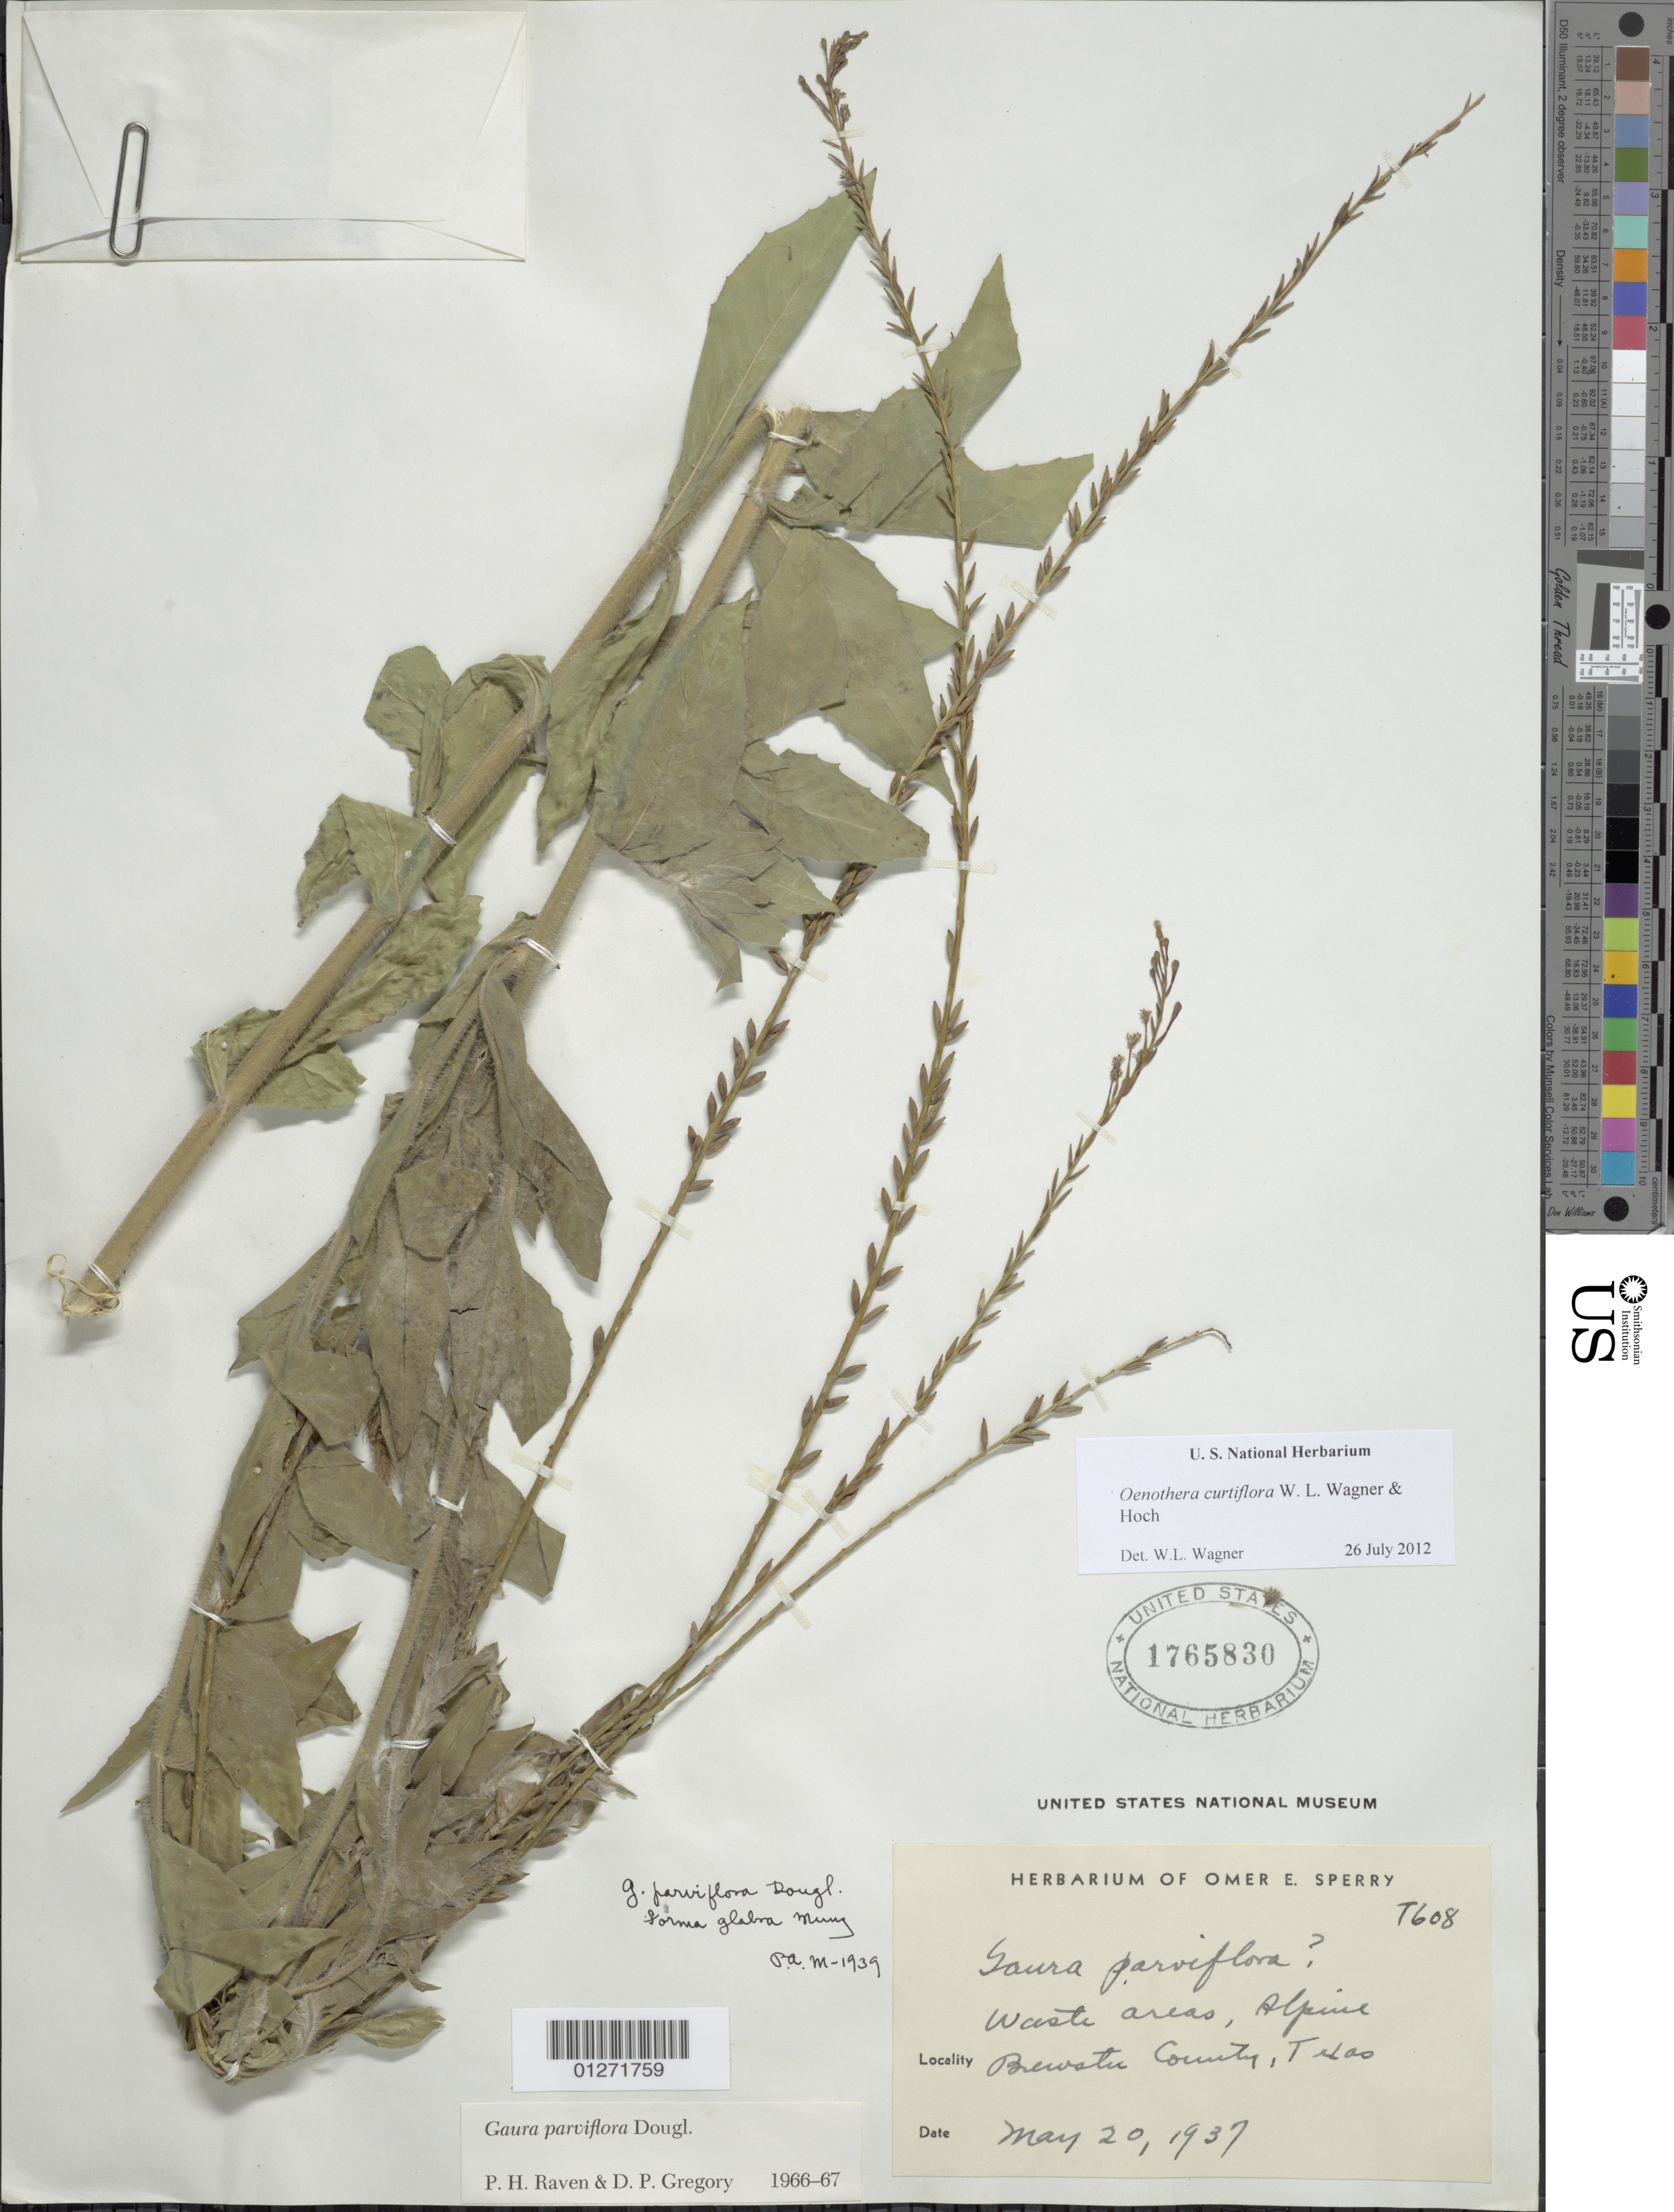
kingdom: Plantae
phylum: Tracheophyta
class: Magnoliopsida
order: Myrtales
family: Onagraceae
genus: Oenothera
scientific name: Oenothera curtiflora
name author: W.L. Wagner & Hoch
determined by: Wagner, W. L., (BOT), Smithsonian Institution - National Museum of Natural History (UNITED STATES)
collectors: O. E. Sperry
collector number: T608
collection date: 1937-05-20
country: United States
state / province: Texas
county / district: Brewster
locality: Waste areas, Alpine.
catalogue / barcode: US 1765830